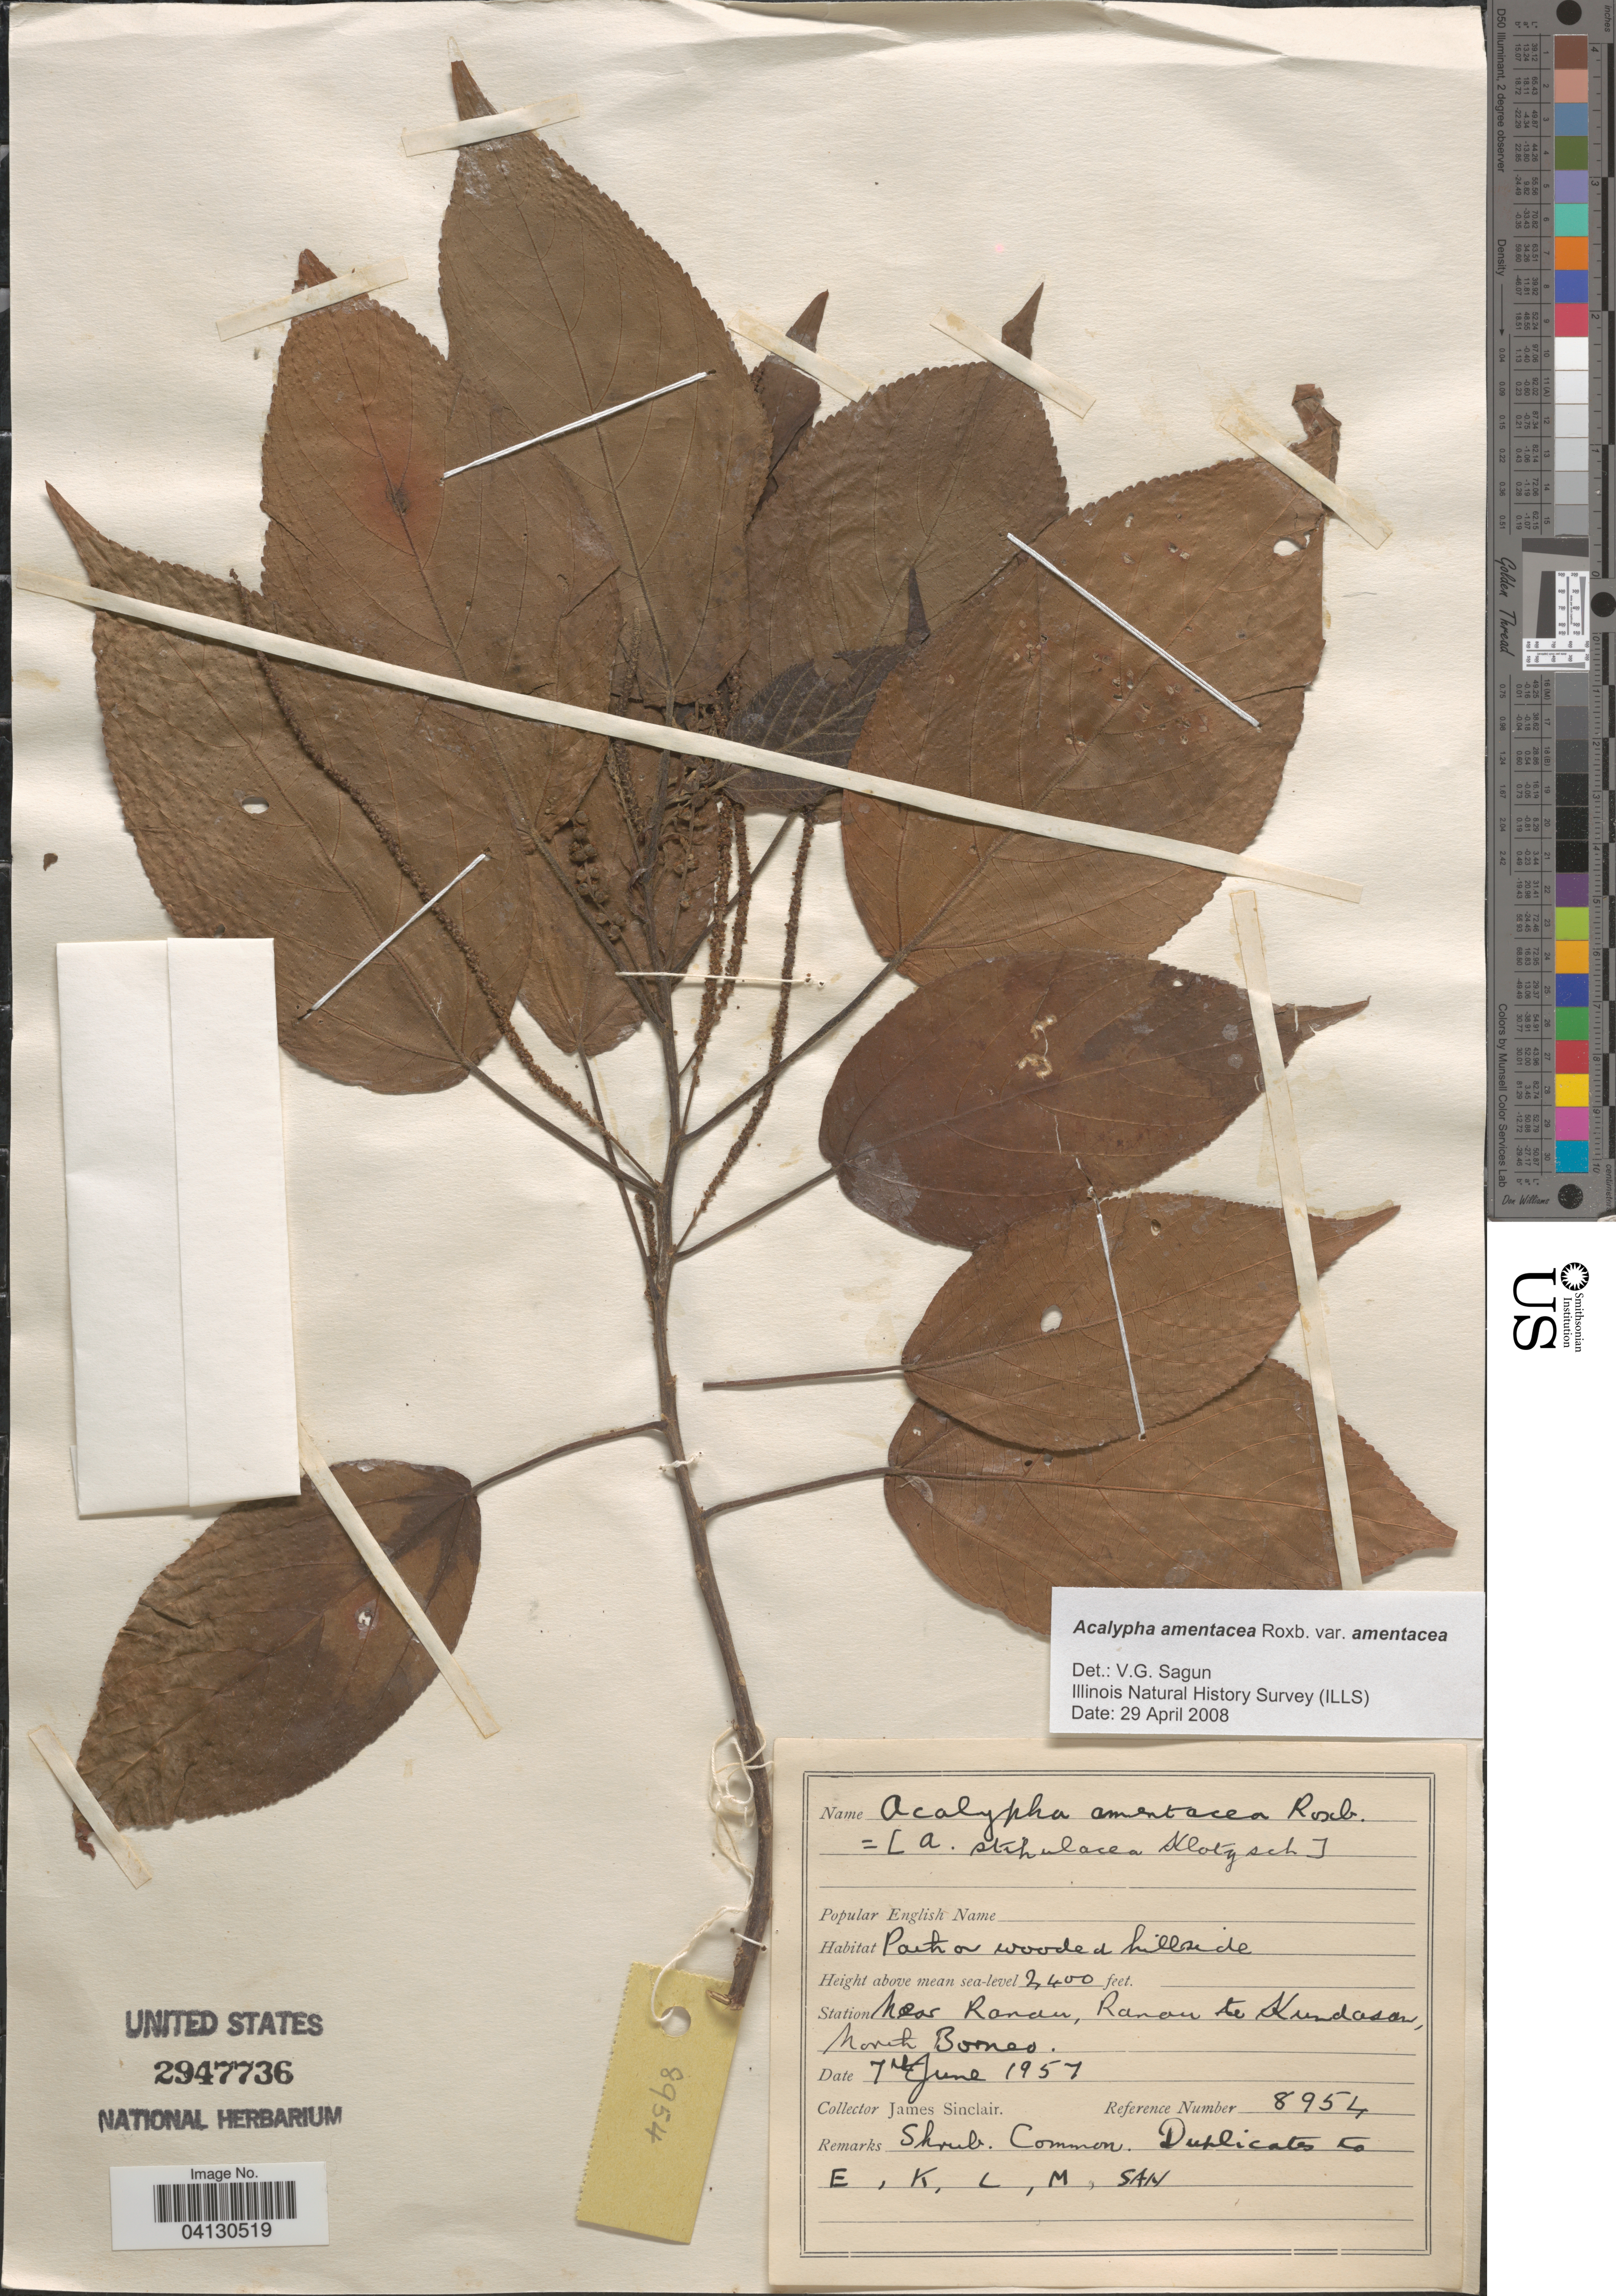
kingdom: Plantae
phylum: Tracheophyta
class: Magnoliopsida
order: Malpighiales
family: Euphorbiaceae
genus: Acalypha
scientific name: Acalypha amentacea var. amentacea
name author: Roxb.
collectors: J. Sinclair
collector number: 8954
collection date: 1957-06-07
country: Malaysia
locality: Near Ranau, Ranau te Kundasan, North Borneo.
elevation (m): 732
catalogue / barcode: US 2947736